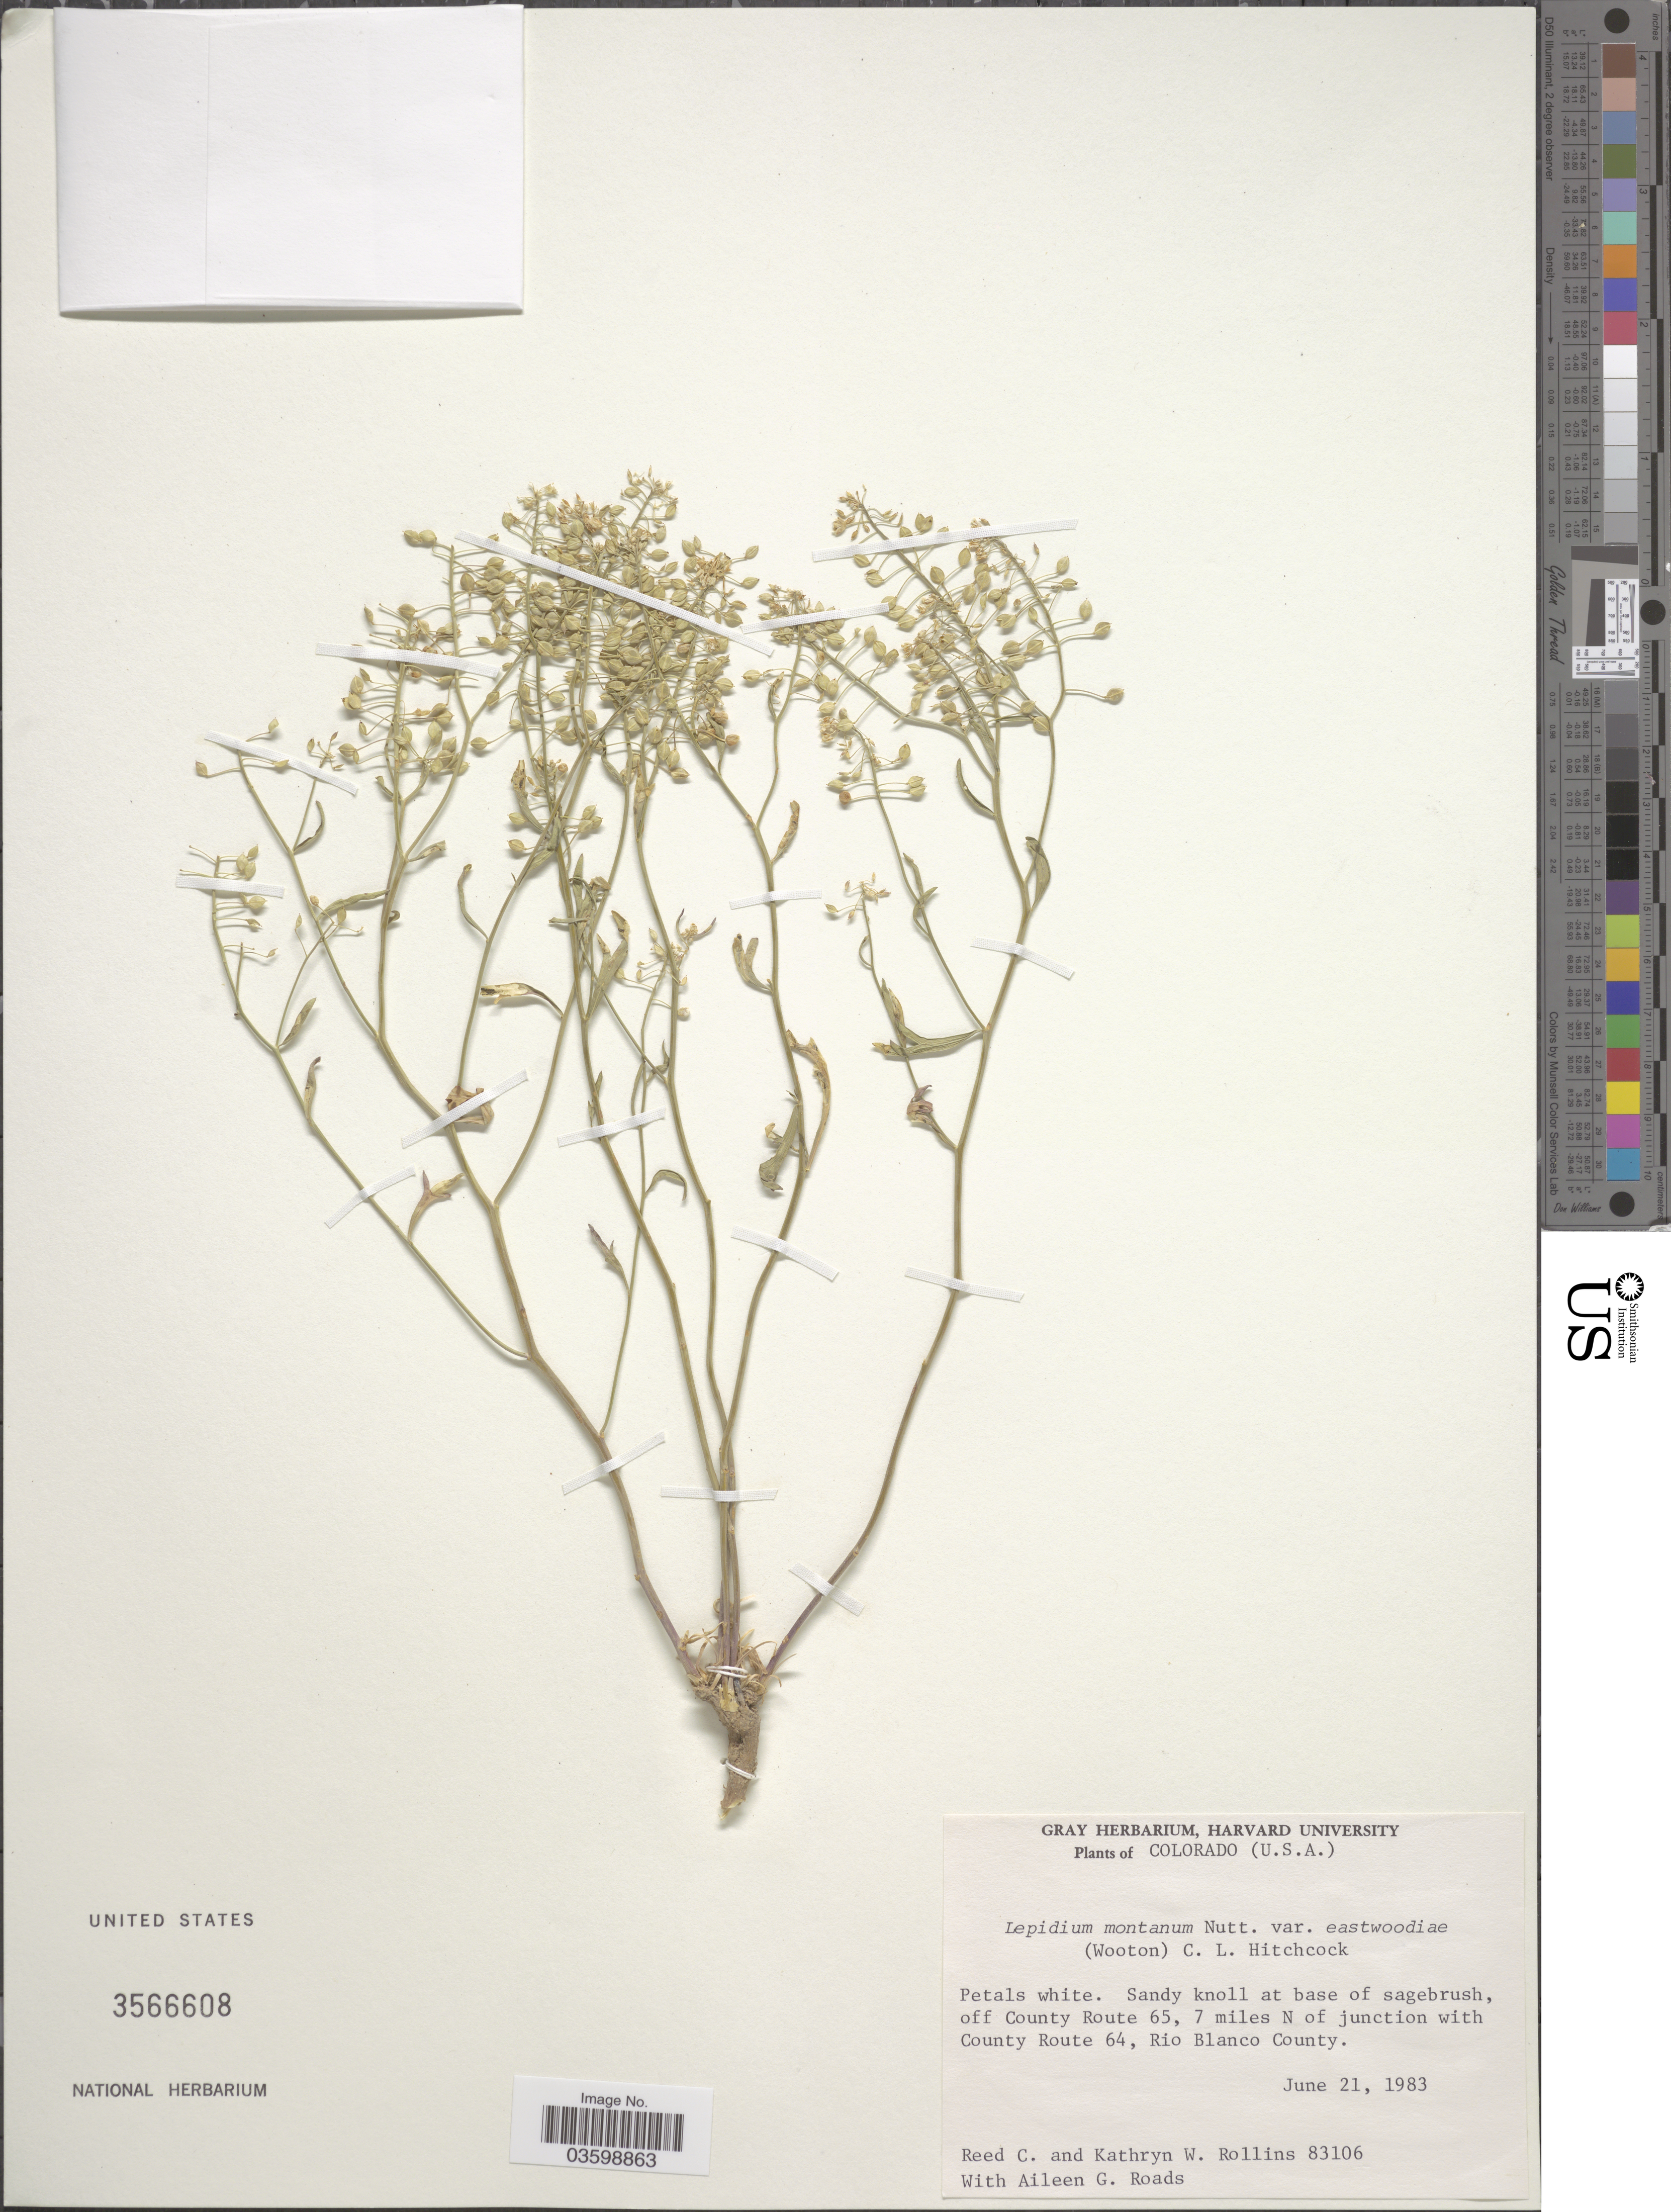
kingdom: Plantae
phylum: Tracheophyta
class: Magnoliopsida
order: Brassicales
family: Brassicaceae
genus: Lepidium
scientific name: Lepidium montanum var. eastwoodiae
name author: (Wooton) C.L. Hitchc.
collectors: R. C. Rollins, K. W. Rollins & A. Roads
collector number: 83106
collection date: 1983-06-21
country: United States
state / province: Colorado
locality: Sandy knoll at base of sagebrush, off County Route 65, 7 miles N of junction with County Route 64, Rio Blanco County.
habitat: sandy knoll at base of sagebrush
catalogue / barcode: US 3566608